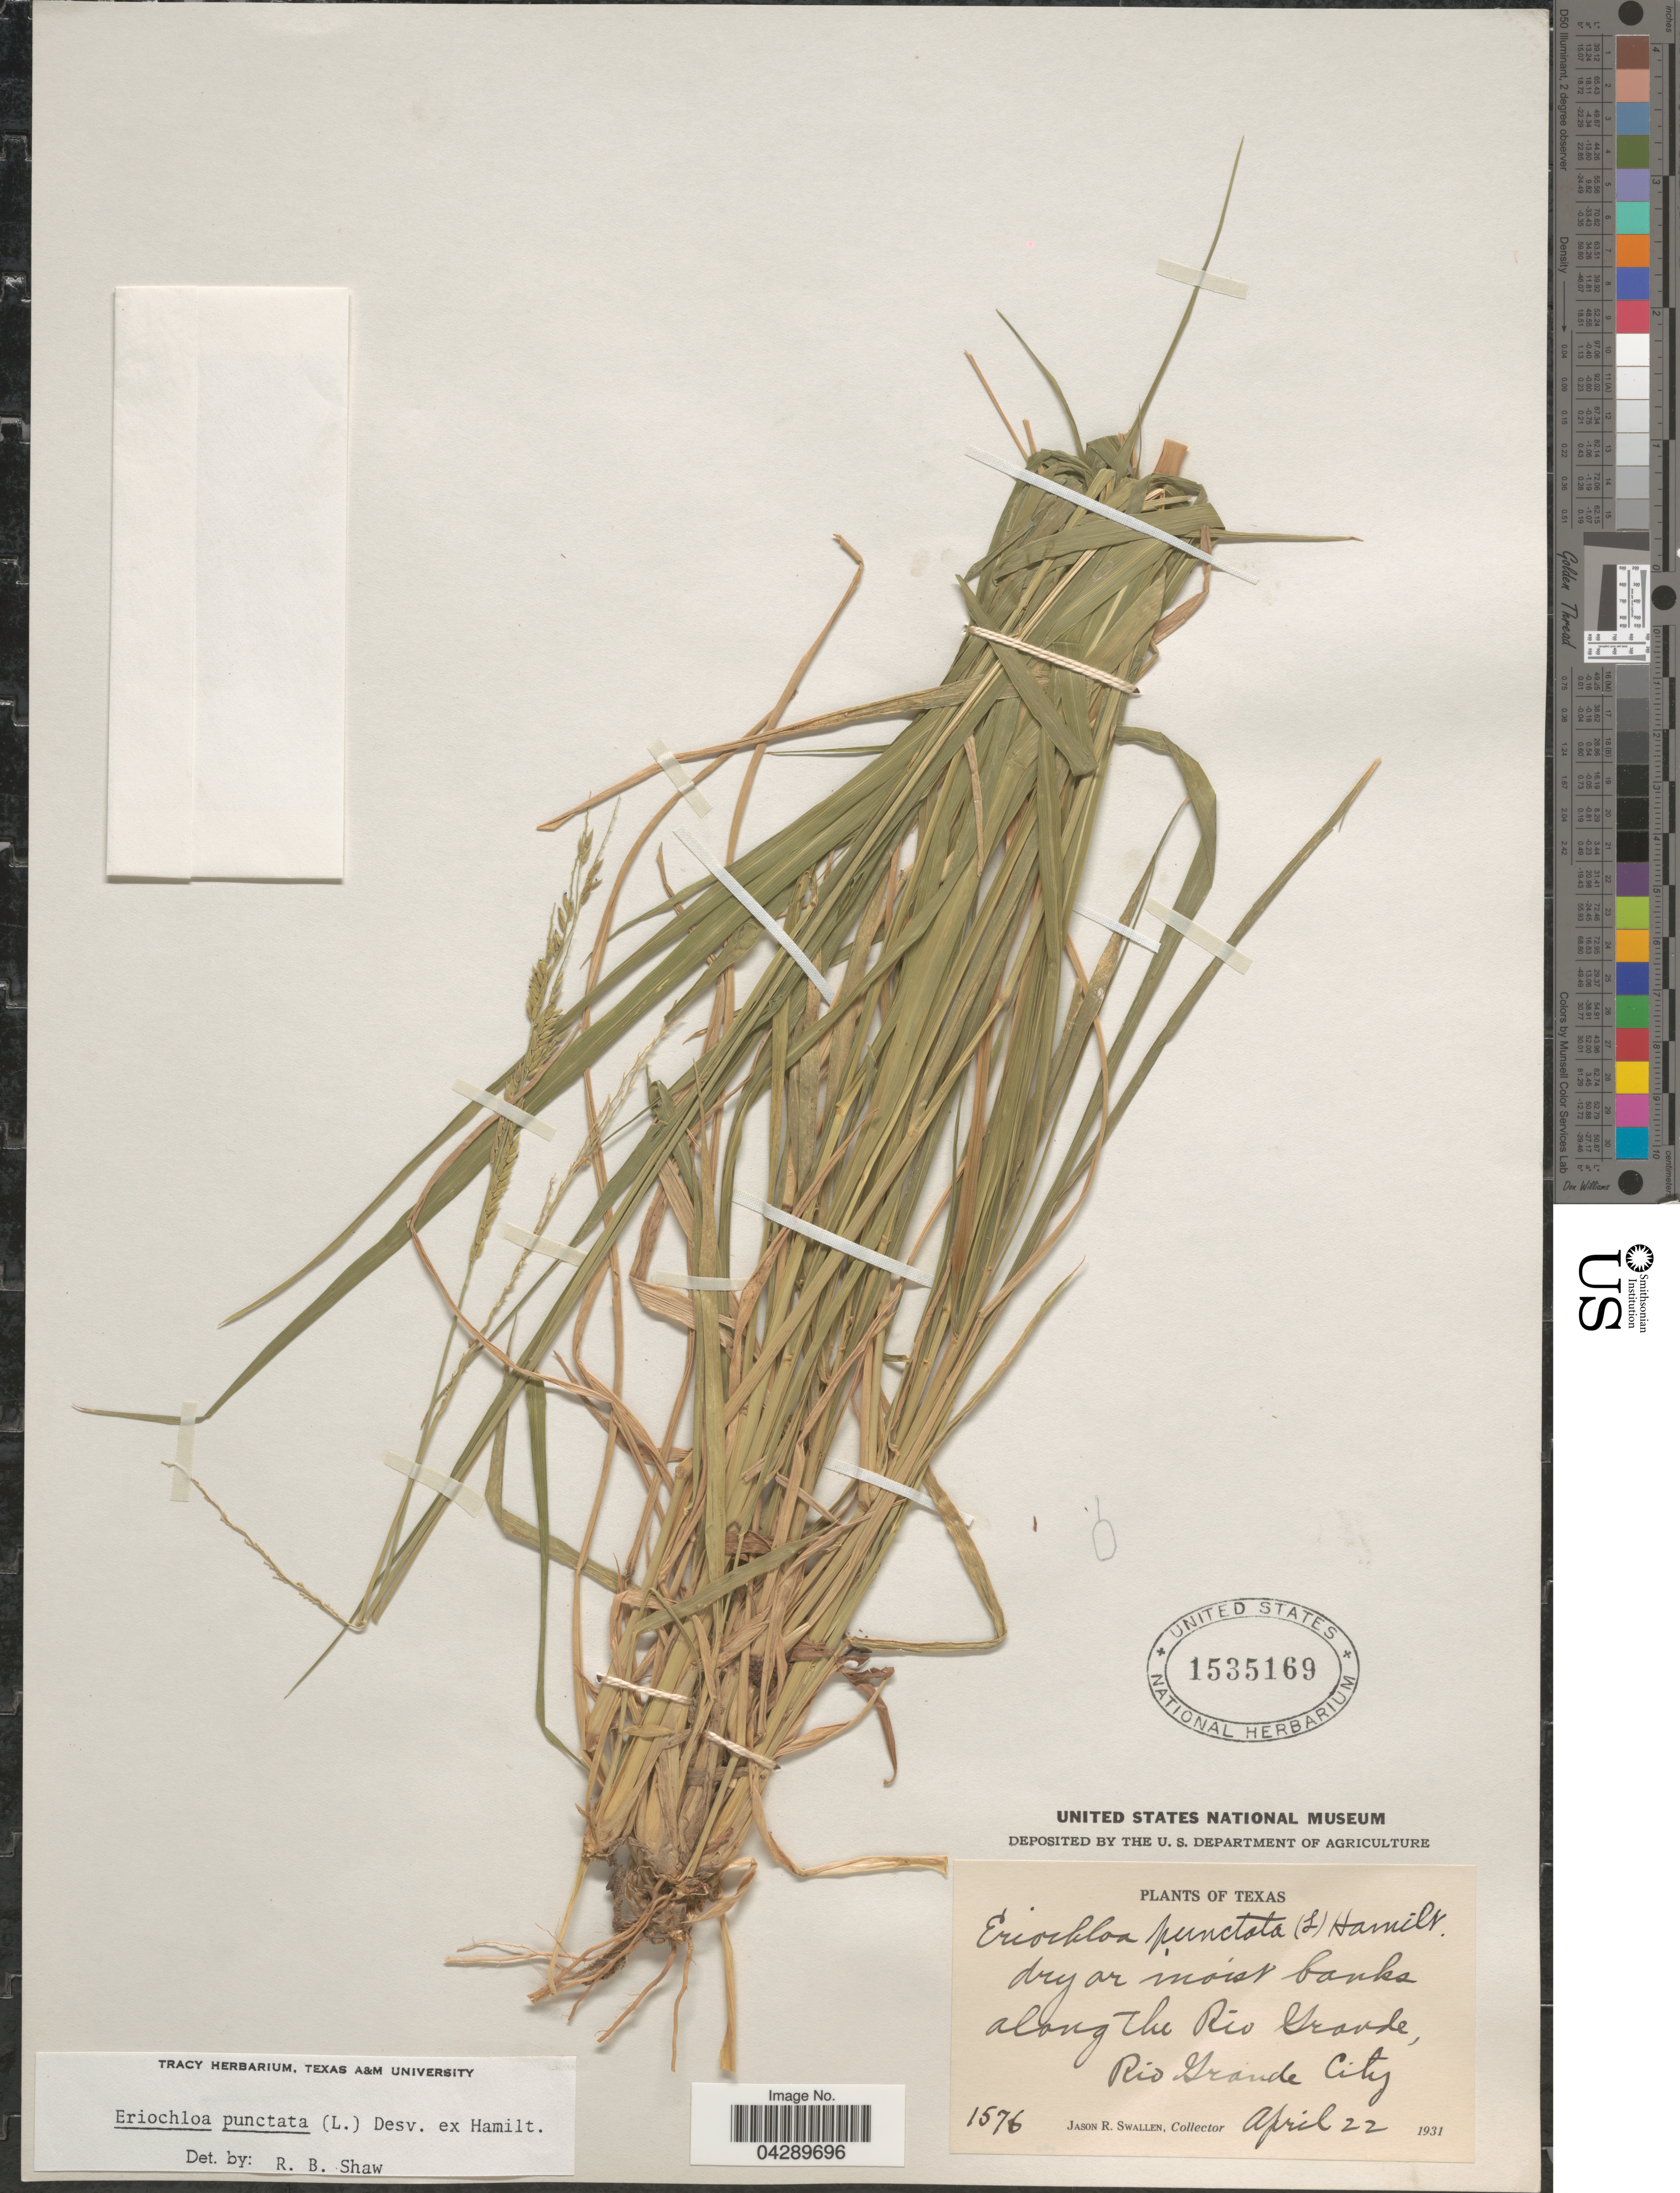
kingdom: Plantae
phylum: Tracheophyta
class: Liliopsida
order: Poales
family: Poaceae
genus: Eriochloa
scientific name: Eriochloa punctata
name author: (L.) Desv. ex Ham.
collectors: J. R. Swallen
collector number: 1576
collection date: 1931-04-22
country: United States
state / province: Texas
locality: Dry or moist banks along the Rio Grande, Rio Grande City.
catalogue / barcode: US 1535169